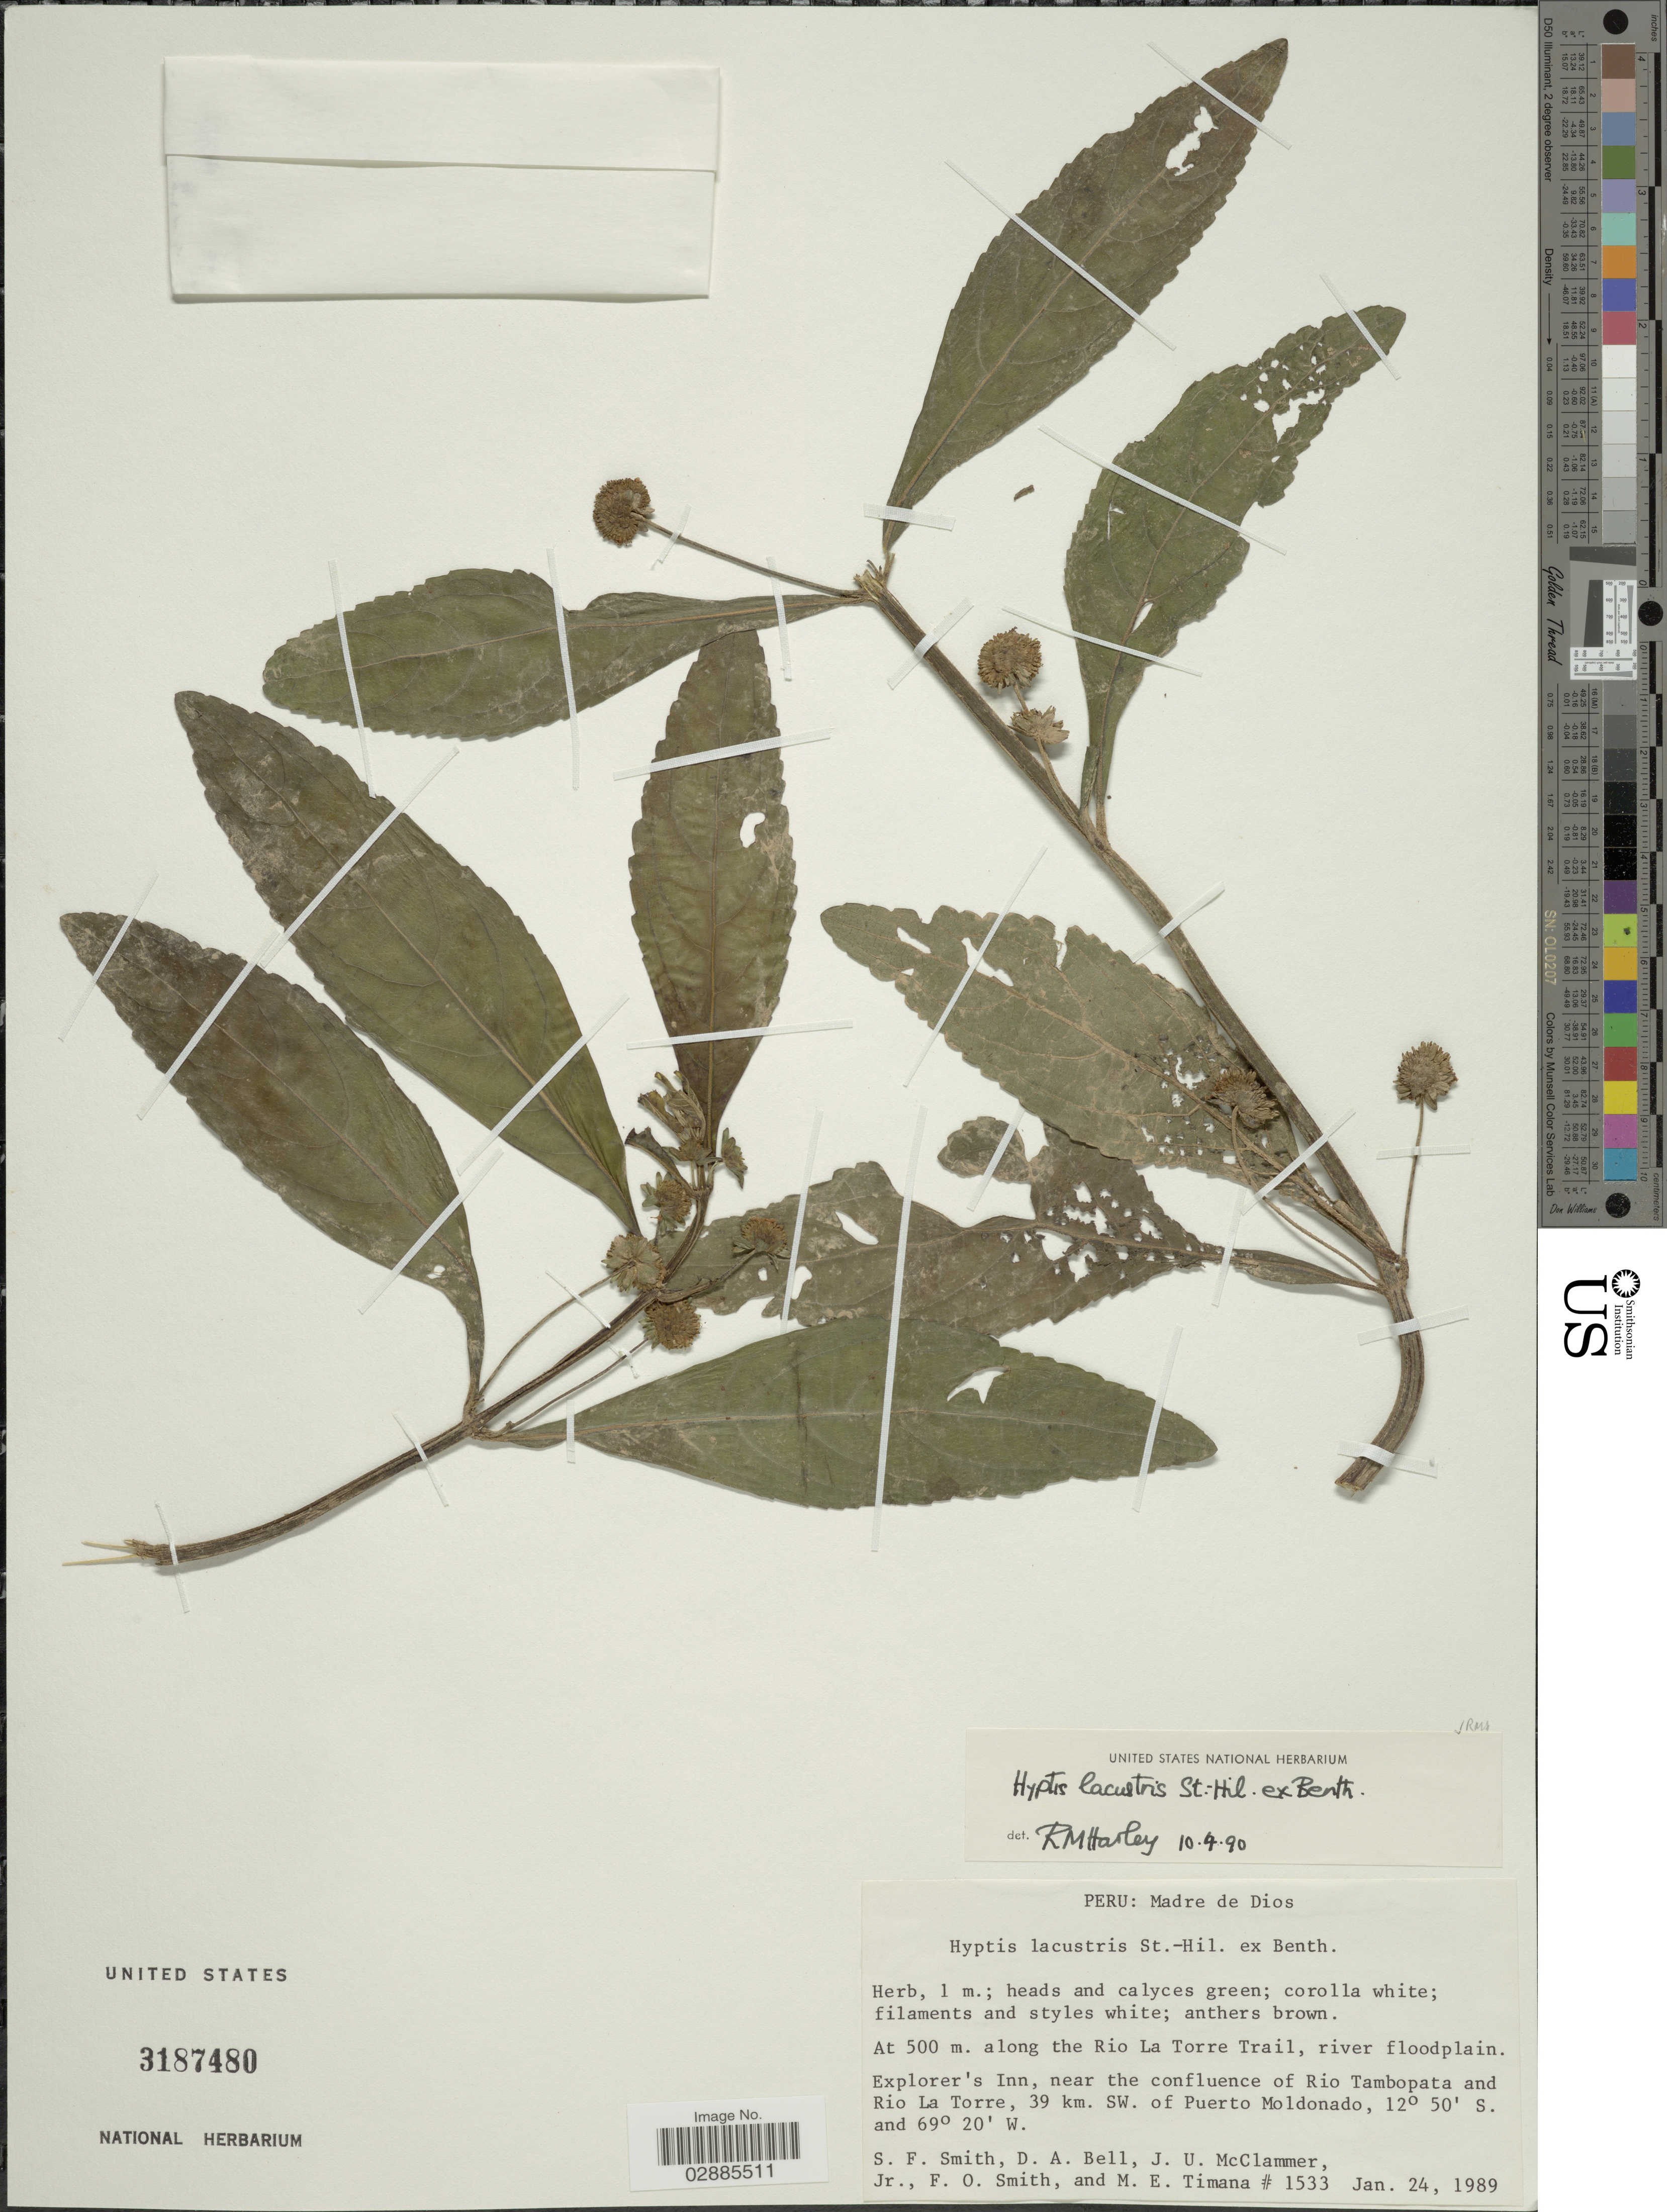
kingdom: Plantae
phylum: Tracheophyta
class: Magnoliopsida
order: Lamiales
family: Lamiaceae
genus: Hyptis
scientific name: Hyptis lacustris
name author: A. St.-Hil. ex Benth.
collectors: S.F. Smith, D. A. Bell, J. McClammer Jr. & F. Smith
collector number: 1533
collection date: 1989-01-24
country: Peru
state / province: Madre de Dios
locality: Along the Rio La Torre Trail, river floodplain. Explorer's Inn, near the confluence of Rio Tambopata and Rio La Torre, 39 km SW. of Puerto Moldonado.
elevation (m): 500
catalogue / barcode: US 3187480